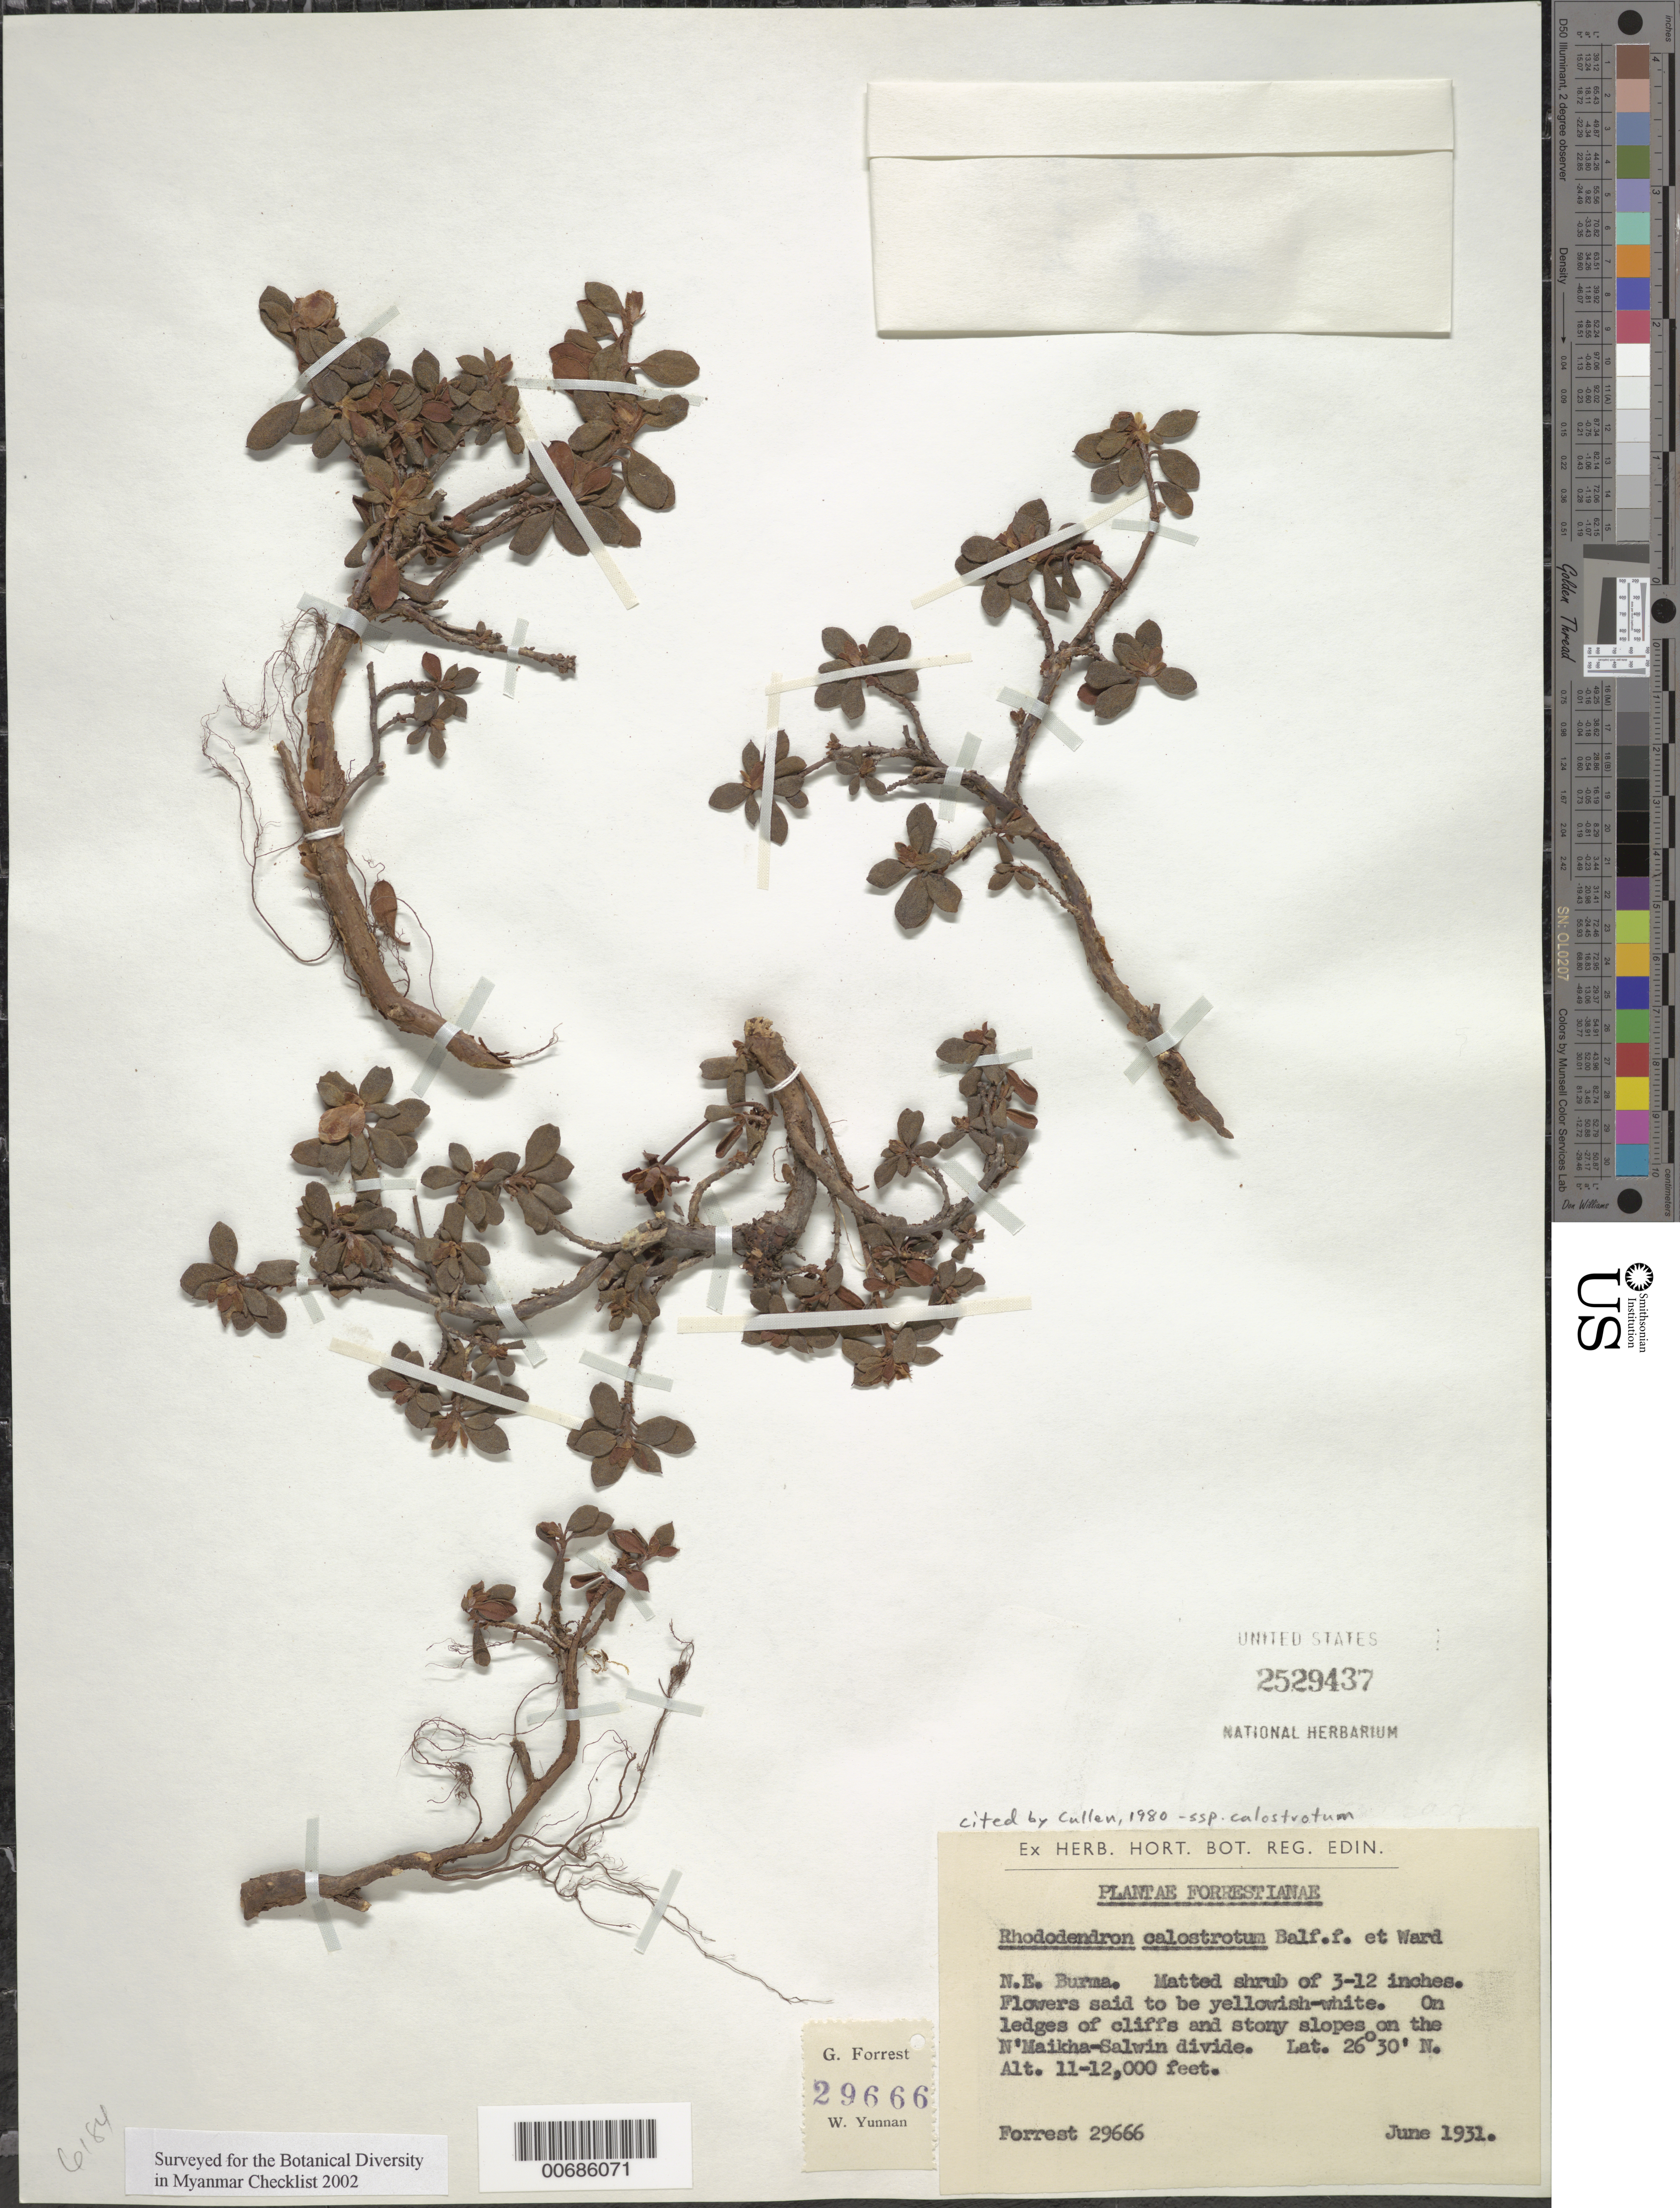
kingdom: Plantae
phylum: Tracheophyta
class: Magnoliopsida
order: Ericales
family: Ericaceae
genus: Rhododendron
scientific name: Rhododendron calostrotum subsp. calostrotum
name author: Balf. f. & Ward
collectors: G. Forrest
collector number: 29666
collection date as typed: Jun 1931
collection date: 1931-06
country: Myanmar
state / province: Kachin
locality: N'Maikha-Salwin Divide, W flank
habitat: Ledges of cliffs and stony slopes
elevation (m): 3353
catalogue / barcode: US 2529437